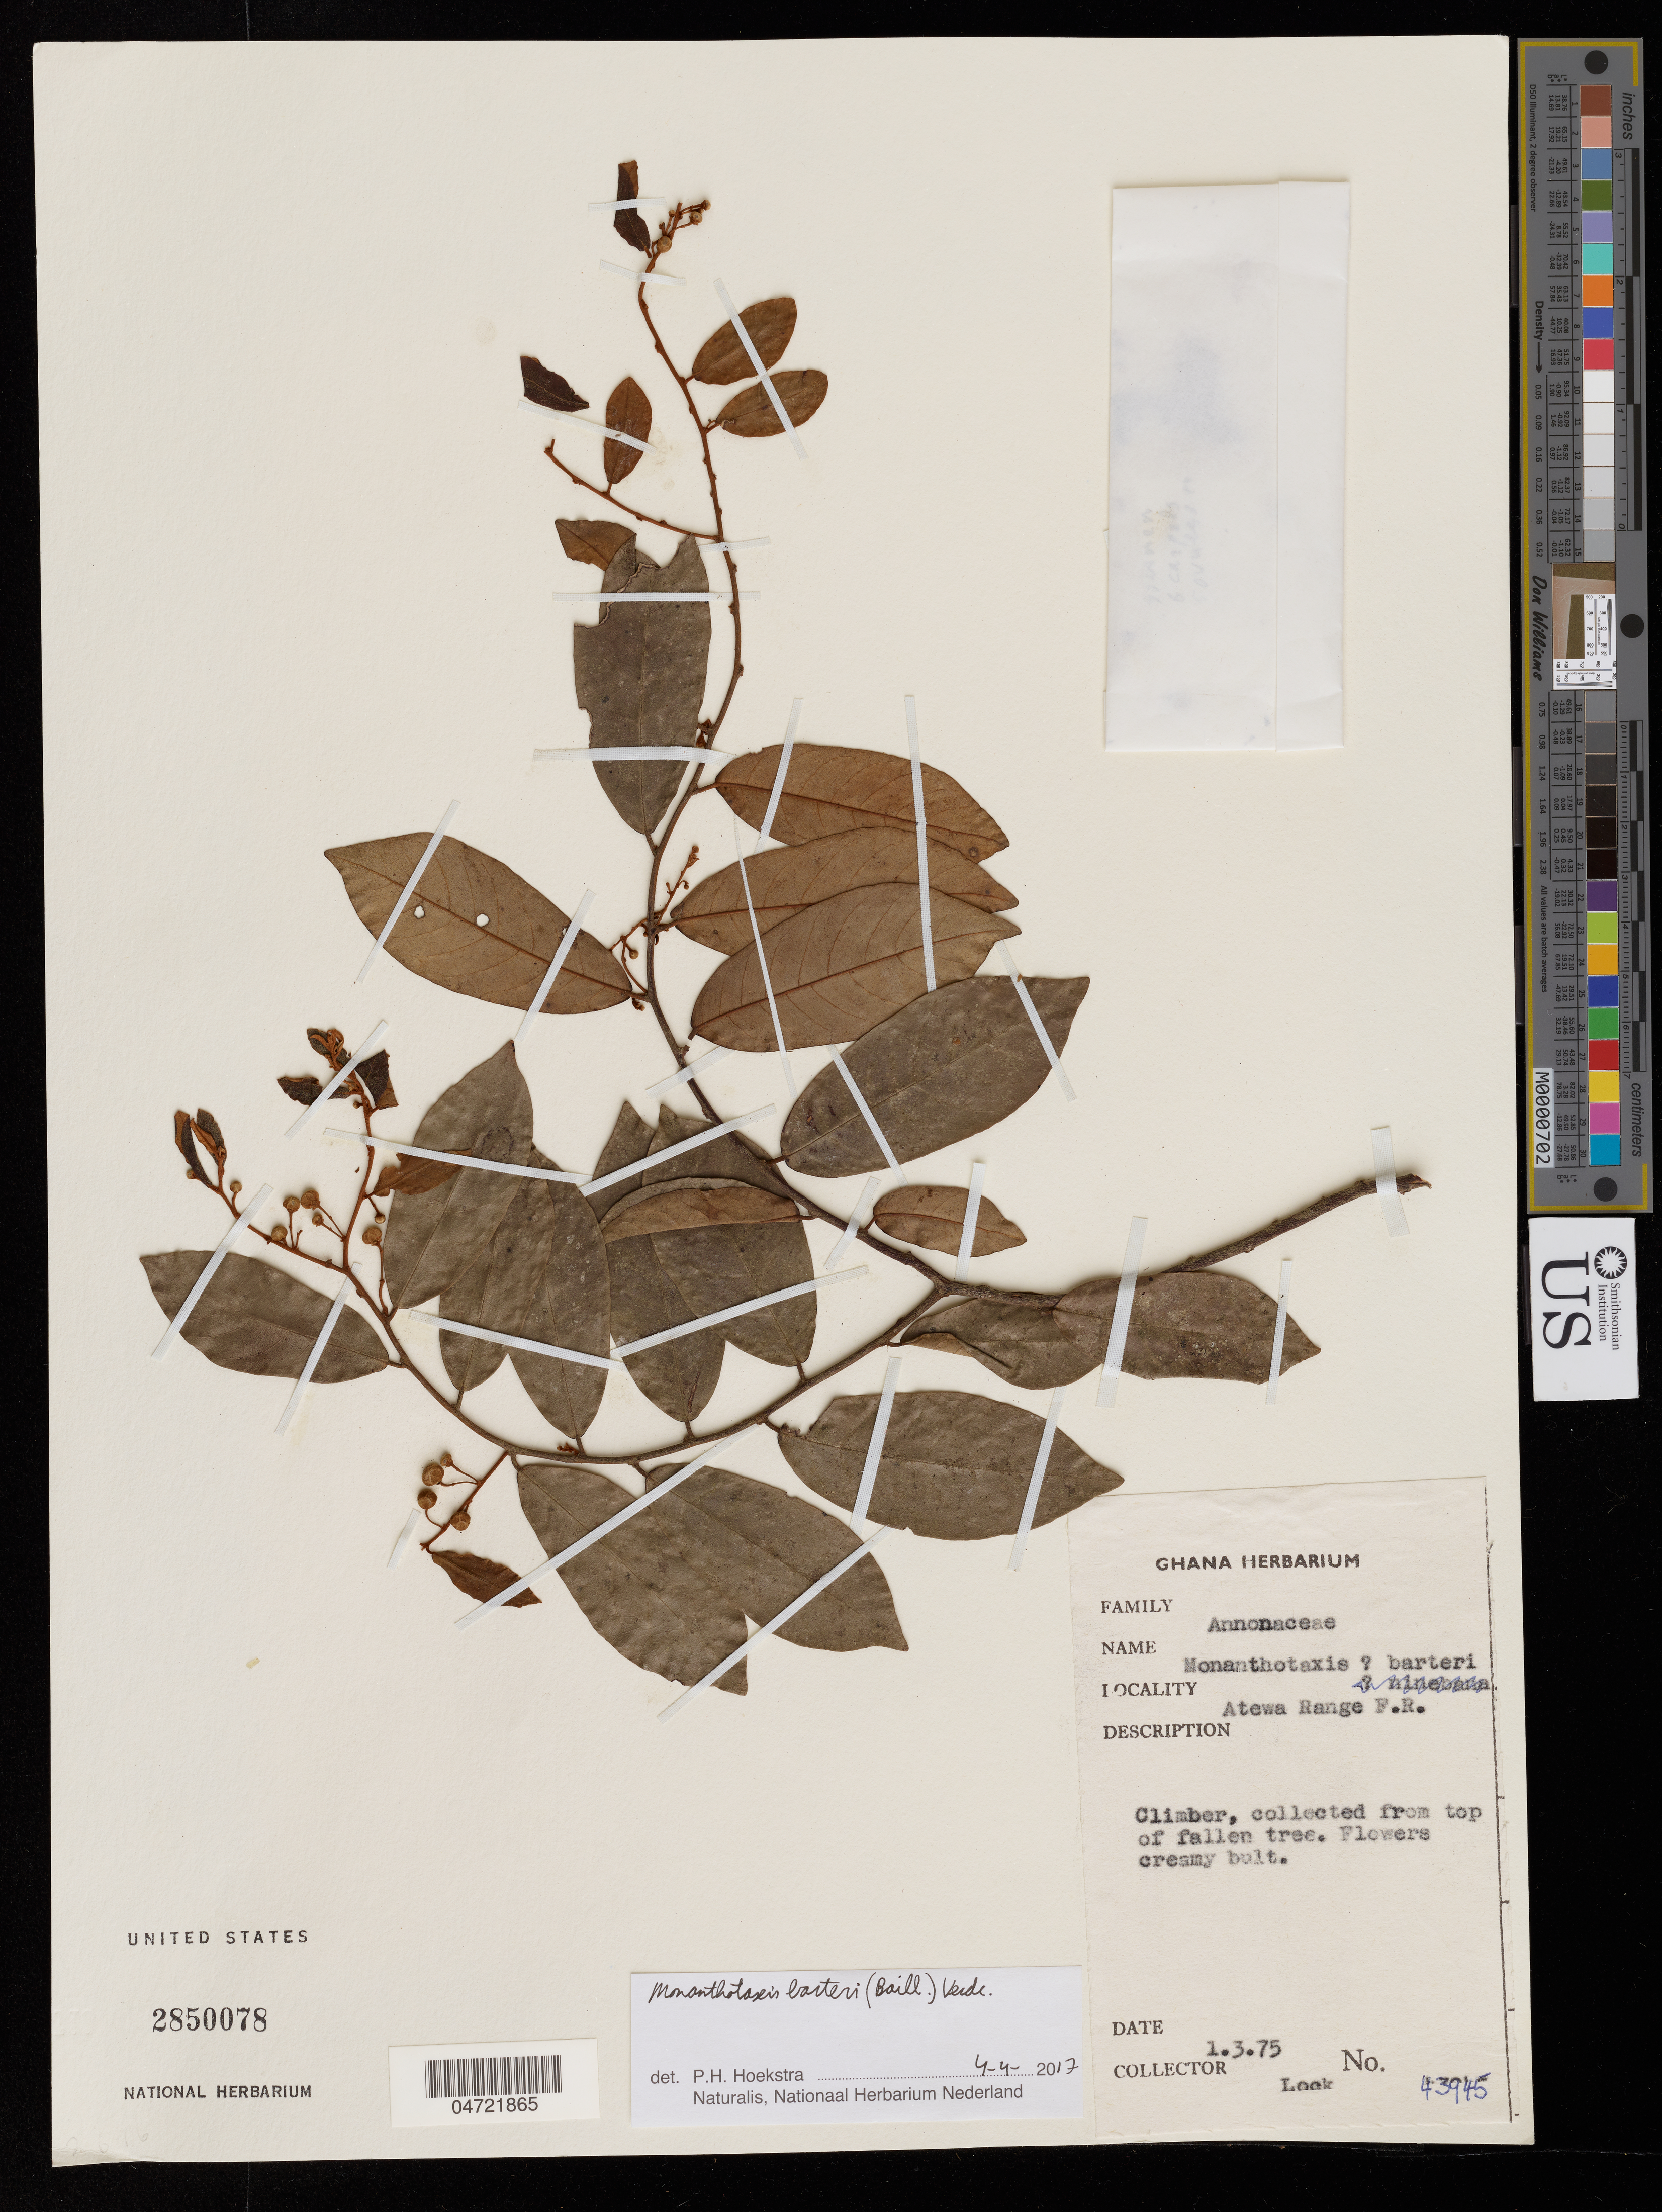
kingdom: Plantae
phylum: Tracheophyta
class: Magnoliopsida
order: Magnoliales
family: Annonaceae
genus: Monanthotaxis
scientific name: Monanthotaxis barteri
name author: (Baill.) Verdc.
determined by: Hoekstra, P. H.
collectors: -. Lock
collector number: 43945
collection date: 1975-03-01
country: Ghana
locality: Atewa Range Forest Reserve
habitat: Collected from top of fallen tree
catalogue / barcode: US 2850078